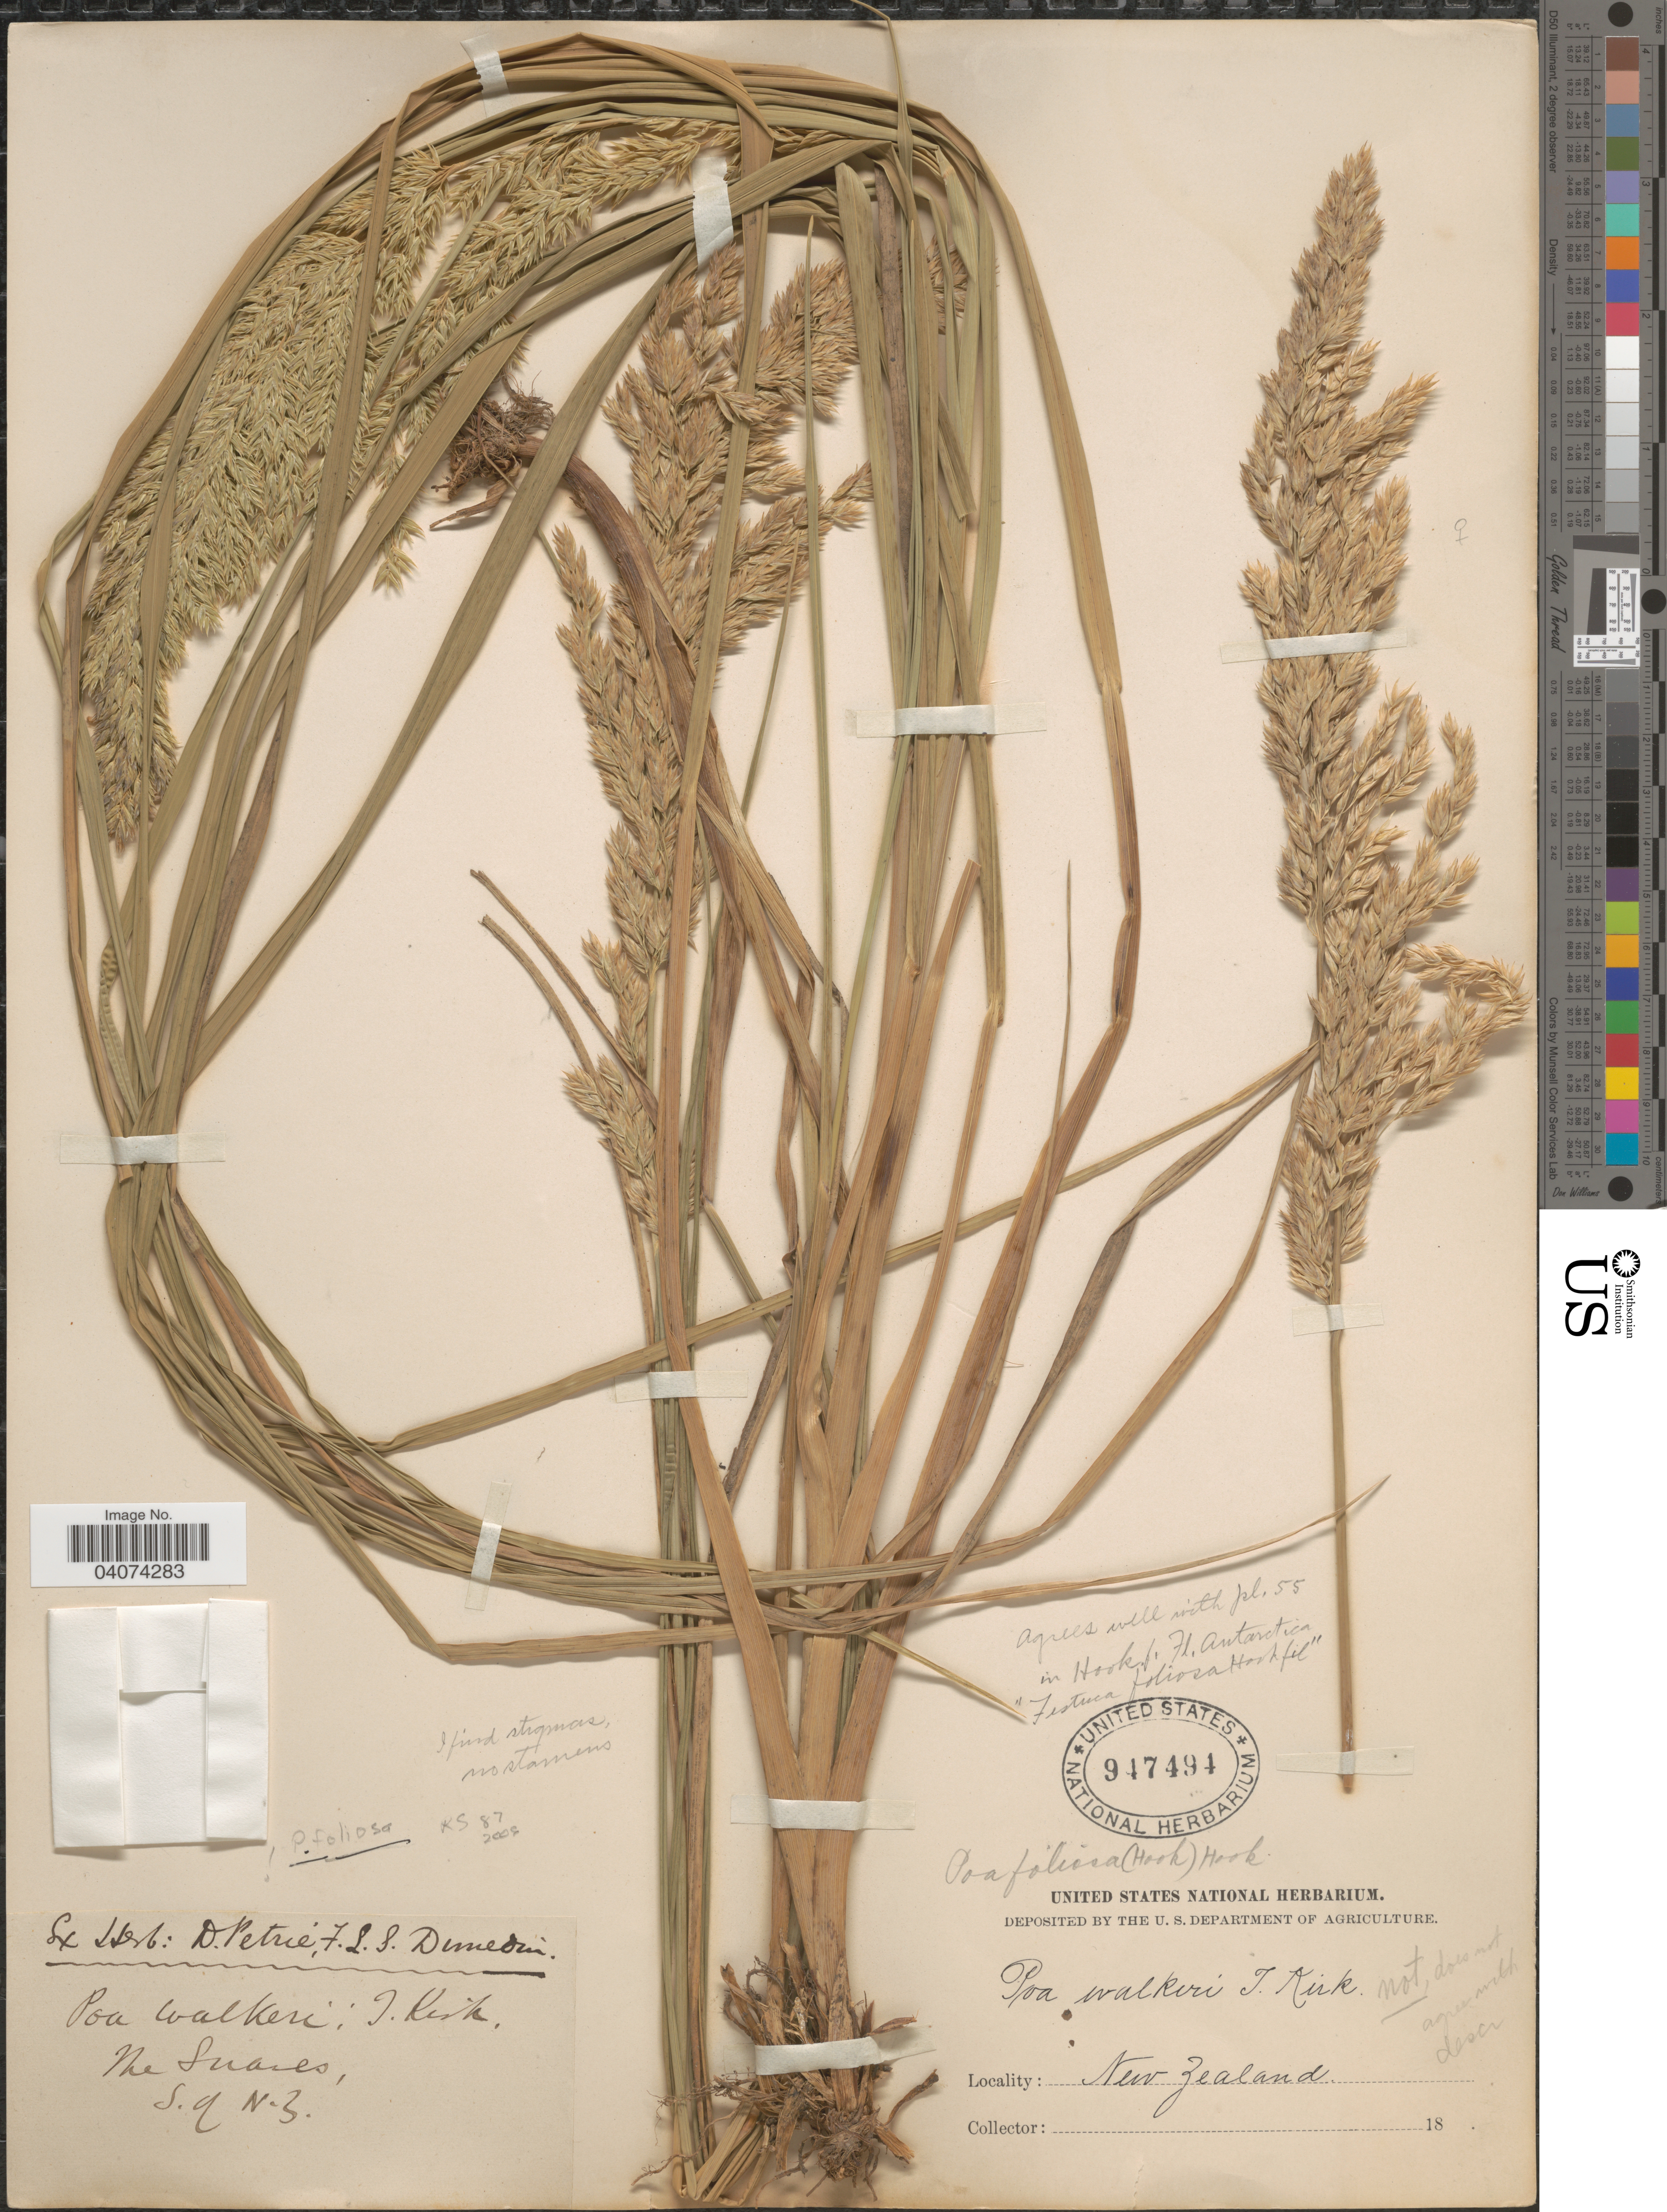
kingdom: Plantae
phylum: Tracheophyta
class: Liliopsida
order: Poales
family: Poaceae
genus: Poa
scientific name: Poa foliosa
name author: (Hook. f.) Hook. f.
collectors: Ex Herb D. Petrie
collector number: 3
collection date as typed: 18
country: New Zealand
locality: The Suares. S.q.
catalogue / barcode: US 947494